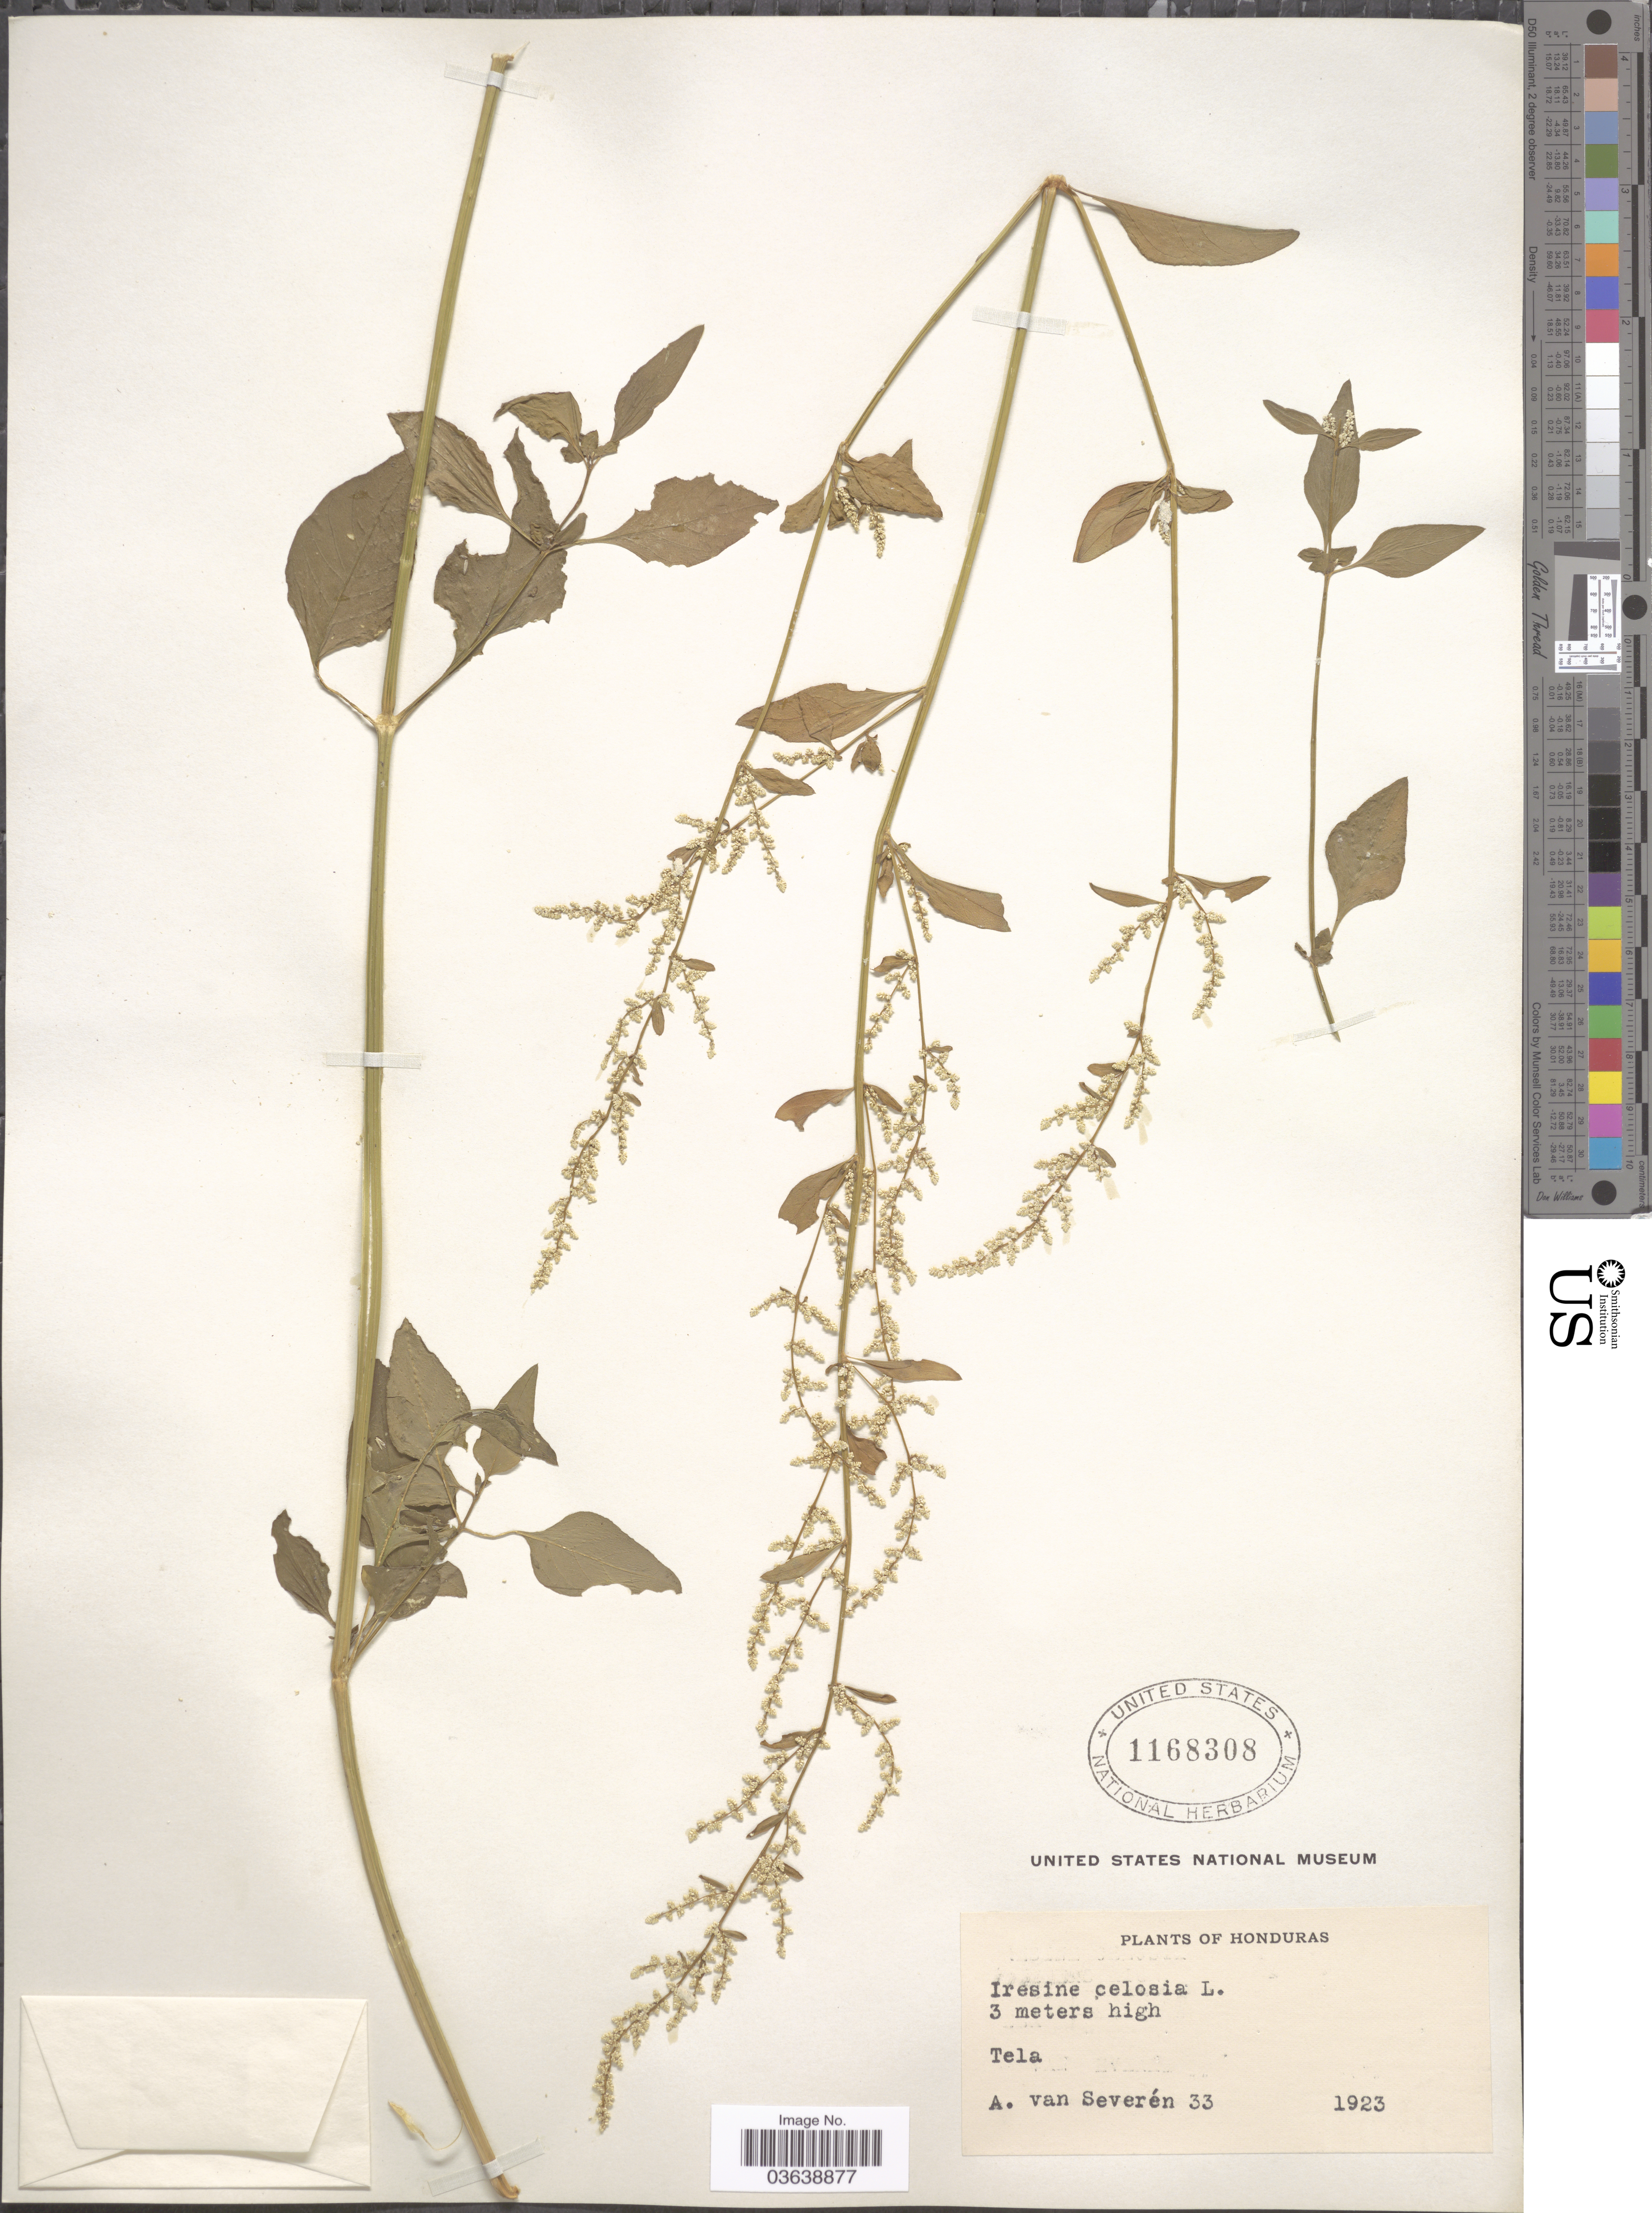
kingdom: Plantae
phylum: Tracheophyta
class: Magnoliopsida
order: Caryophyllales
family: Amaranthaceae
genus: Iresine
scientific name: Iresine diffusa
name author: Humb. & Bonpl. ex Willd.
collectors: A. Van Severen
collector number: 33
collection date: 1923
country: Honduras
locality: Tela.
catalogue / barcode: US 1168308